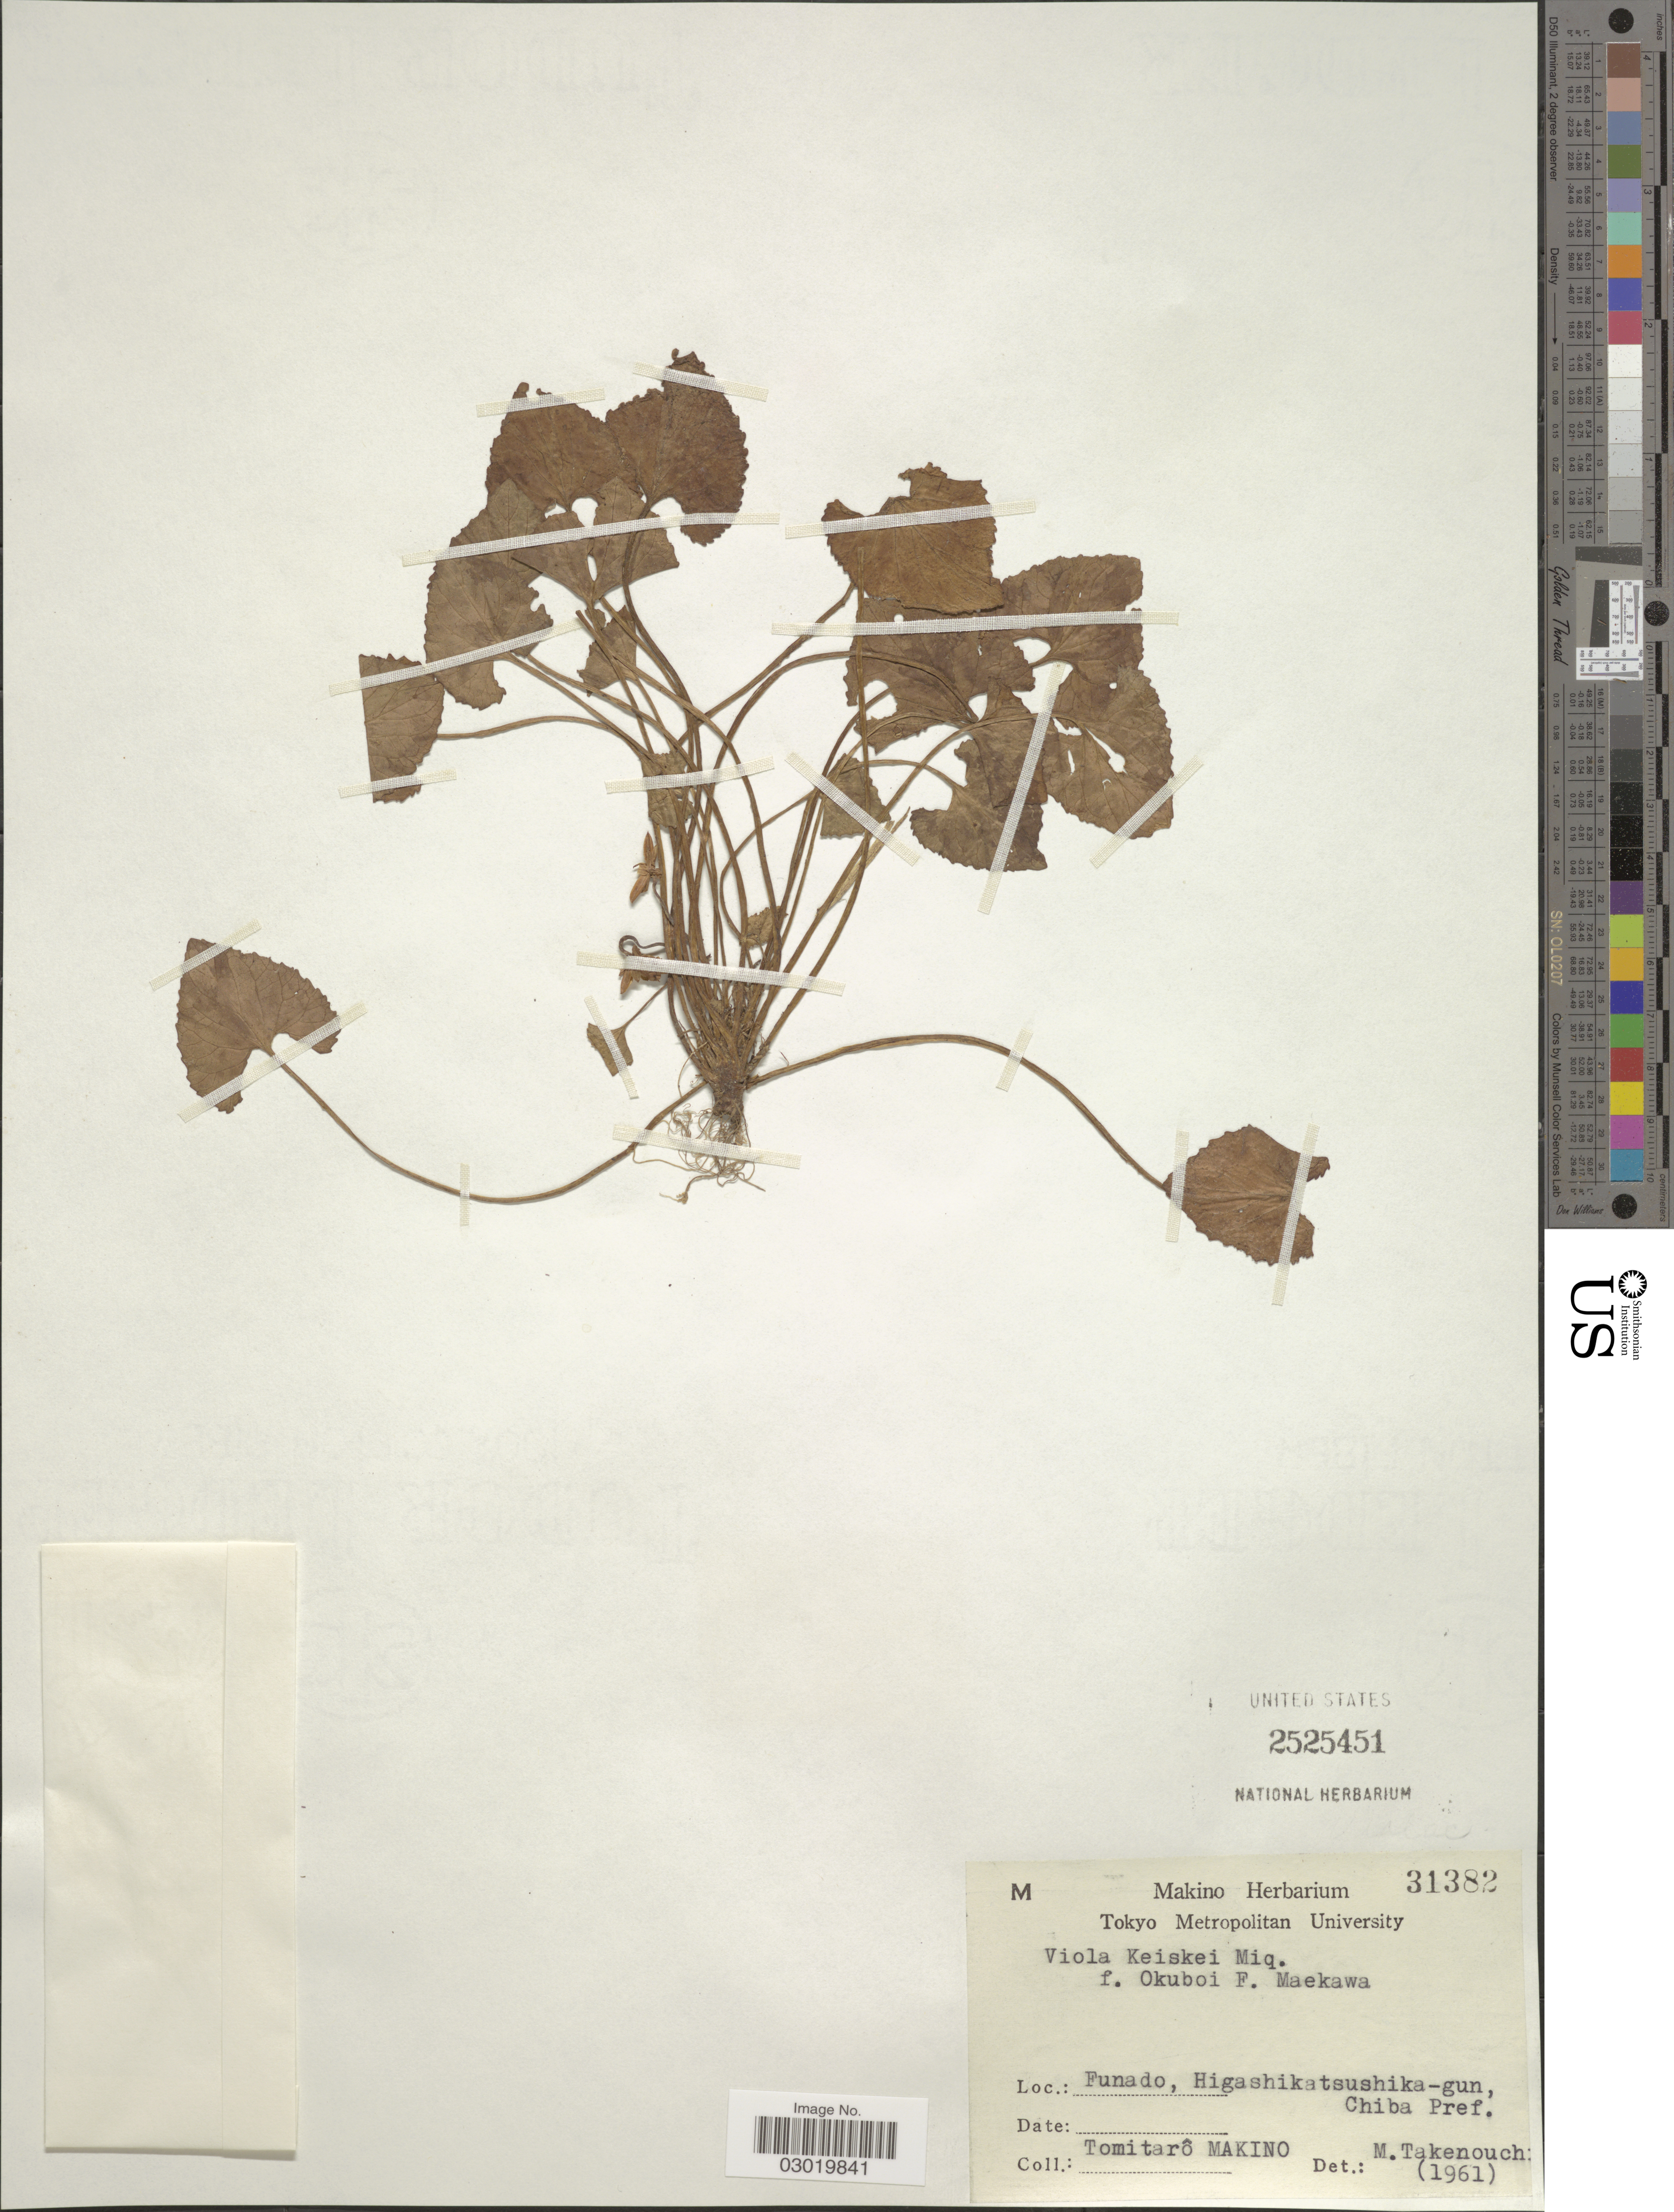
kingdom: Plantae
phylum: Tracheophyta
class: Magnoliopsida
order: Malpighiales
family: Violaceae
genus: Viola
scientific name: Viola keiskei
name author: Miq.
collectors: T. Makino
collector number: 31382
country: Japan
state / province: Tiba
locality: Funado, Higashikatsushika-gun, Chiba Pref.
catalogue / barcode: US 2525451